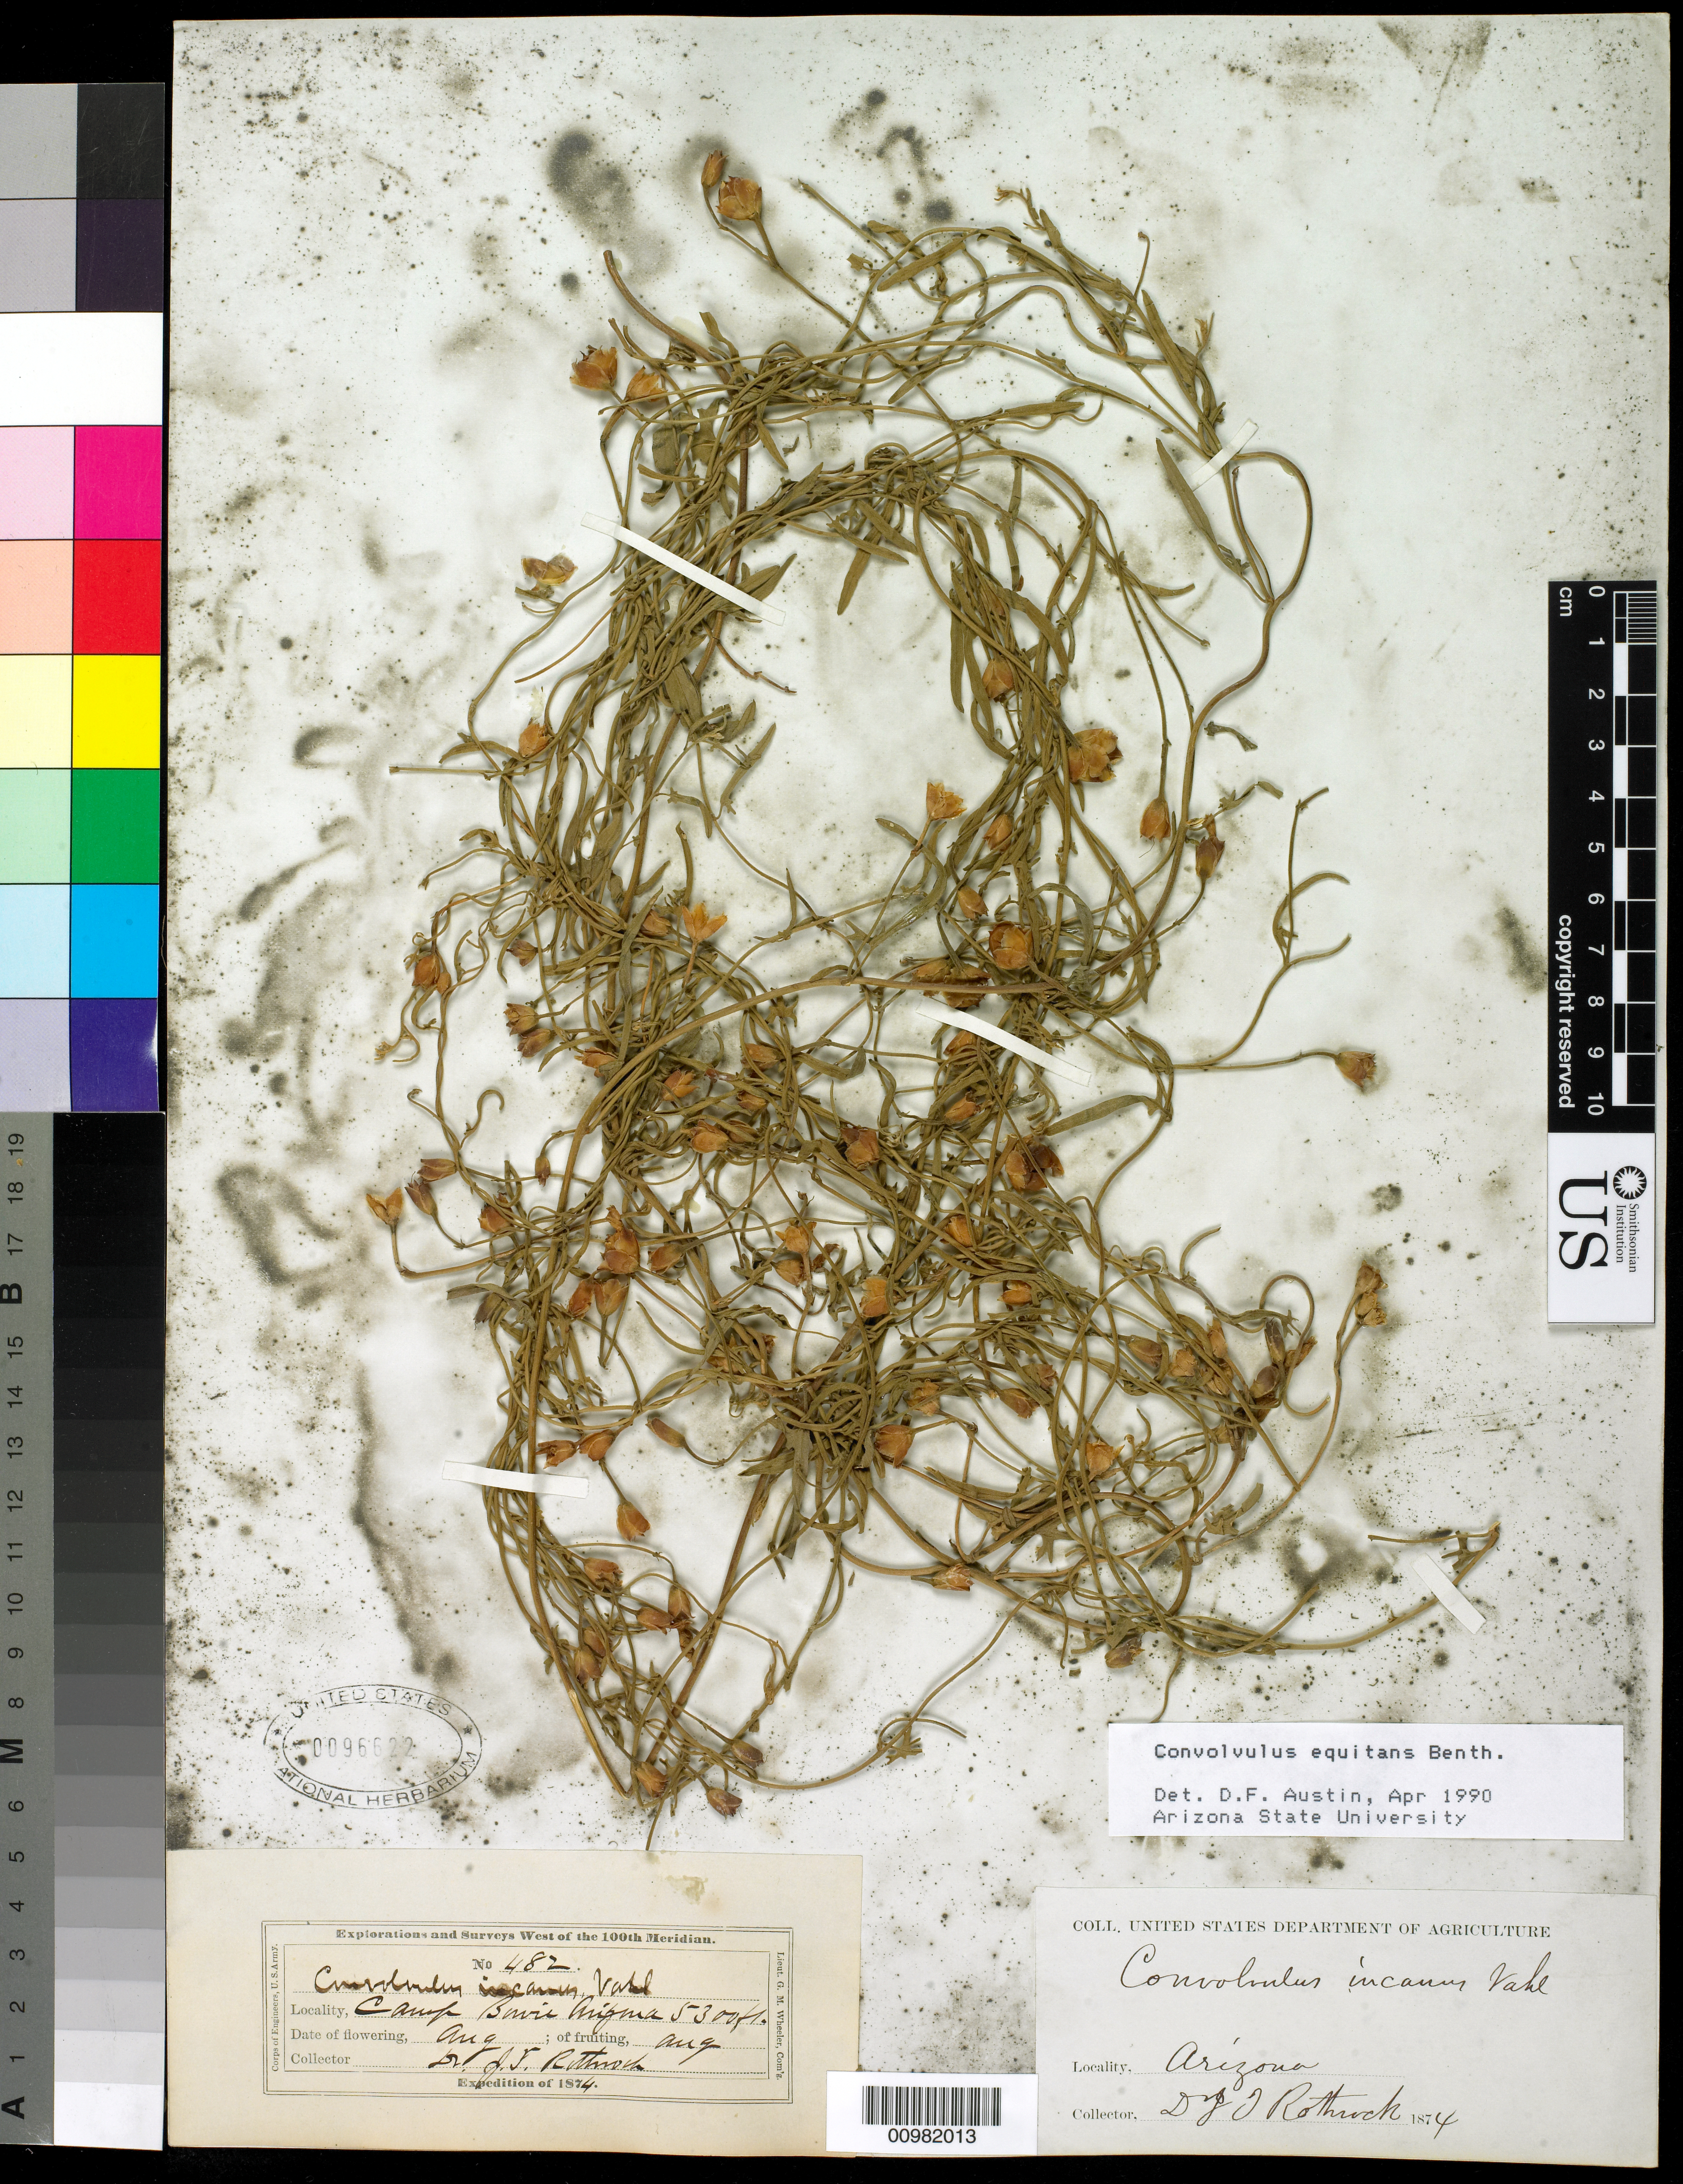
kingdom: Plantae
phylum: Tracheophyta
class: Magnoliopsida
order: Solanales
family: Convolvulaceae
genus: Convolvulus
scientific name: Convolvulus equitans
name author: Benth.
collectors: J. T. Rothrock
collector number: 482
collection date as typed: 1874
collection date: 1874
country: United States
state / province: Arizona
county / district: Cochise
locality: Camp Bowie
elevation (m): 1615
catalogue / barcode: US 96622